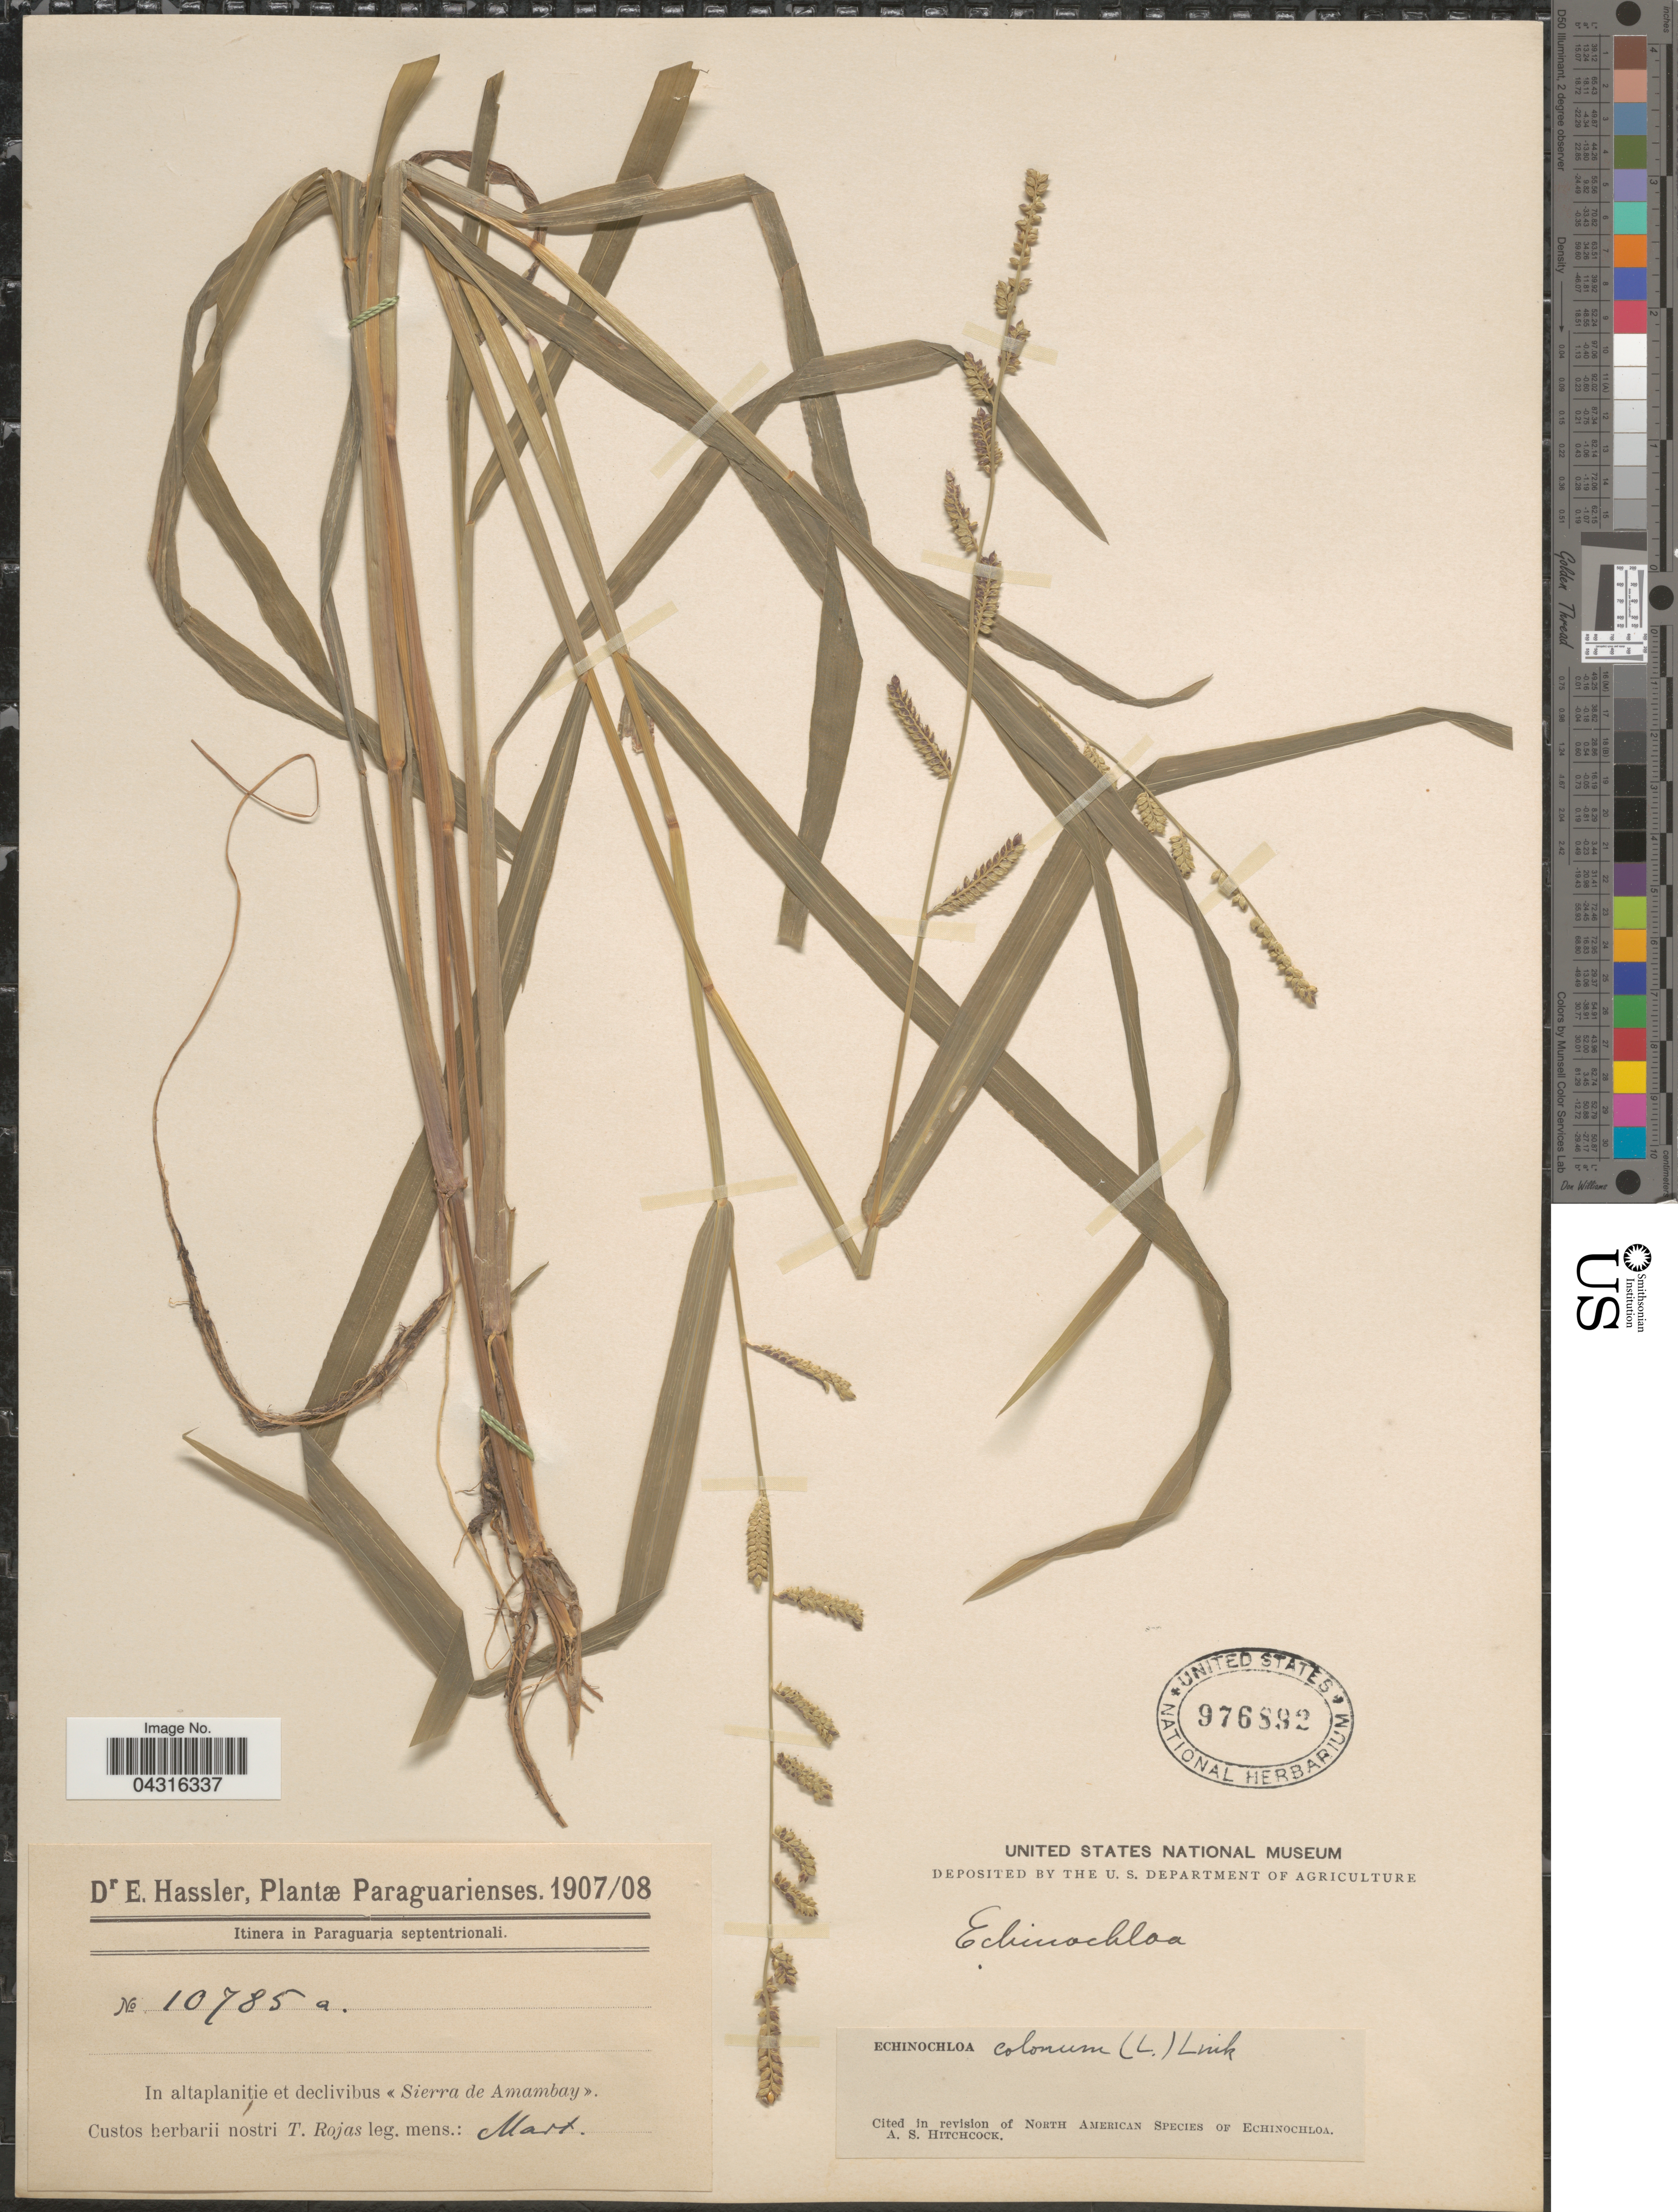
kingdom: Plantae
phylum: Tracheophyta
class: Liliopsida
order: Poales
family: Poaceae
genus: Echinochloa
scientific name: Echinochloa colona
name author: (L.) Link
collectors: T. Rojas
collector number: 10785a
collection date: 1907-03/1908-03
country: Paraguay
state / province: Paraguari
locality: Itinera in Paraguaria septentrionali. In altaplanitie et declivibus «Sierra de Amambay».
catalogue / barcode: US 976892